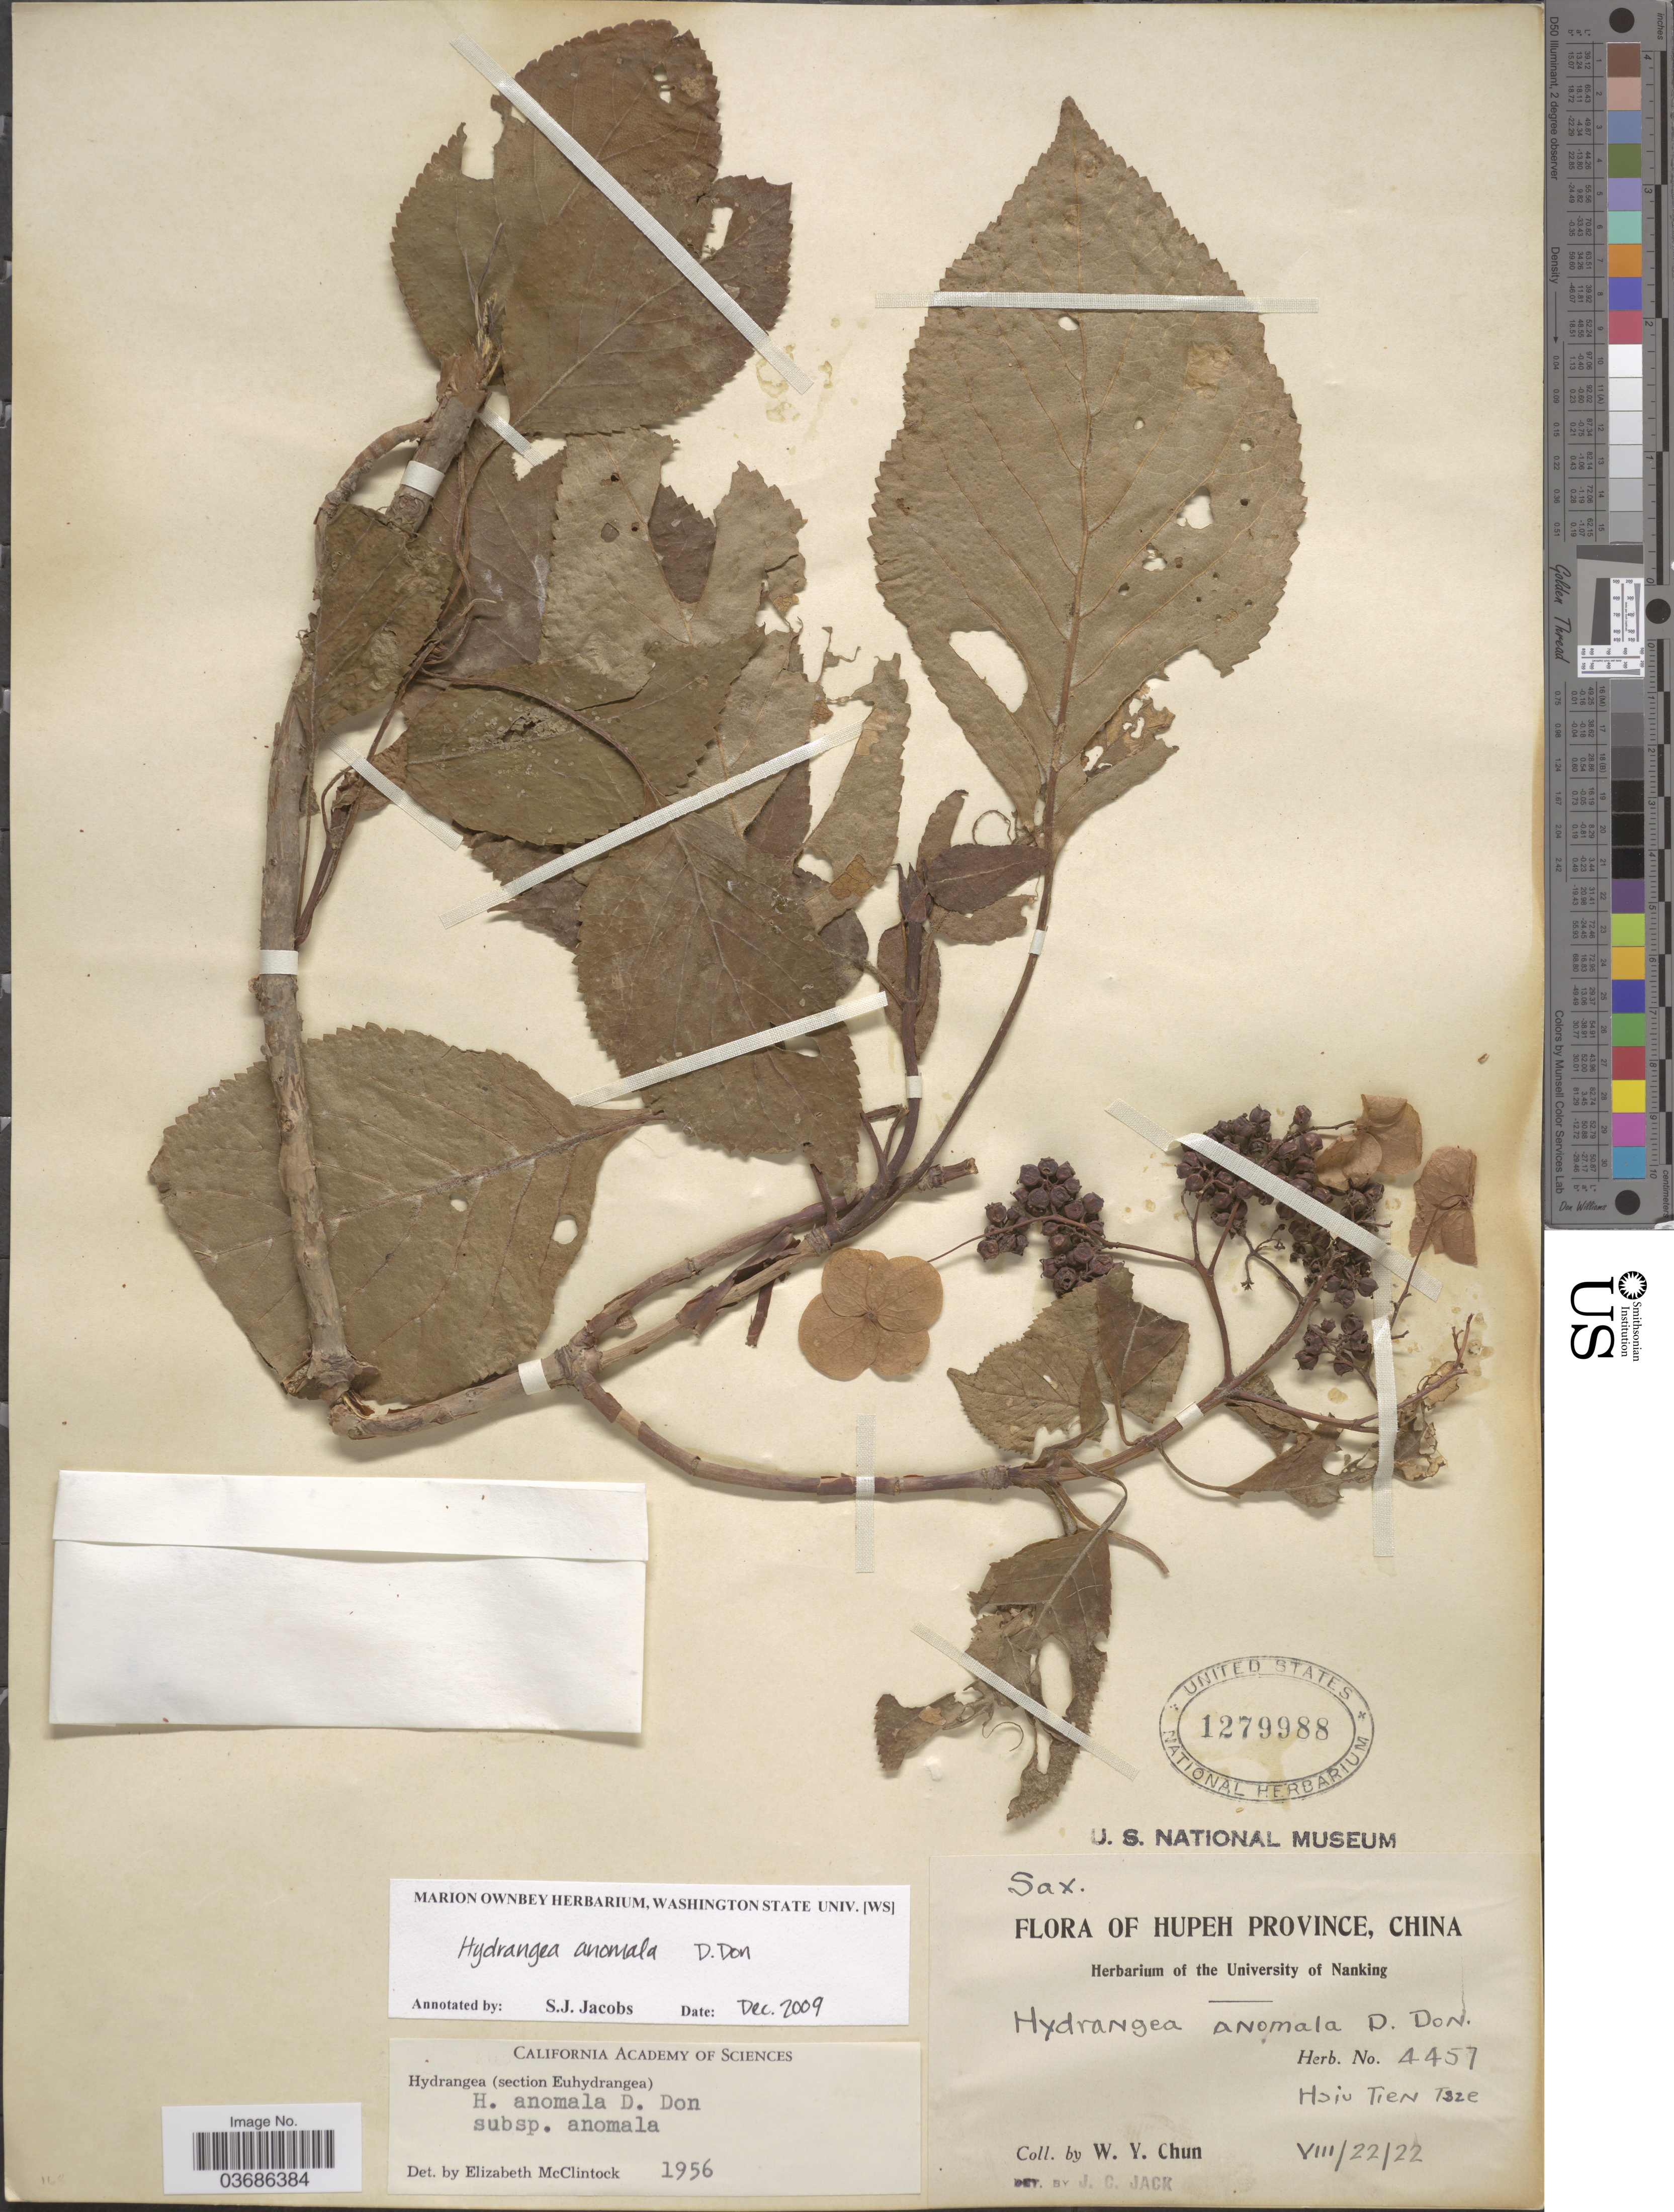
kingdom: Plantae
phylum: Tracheophyta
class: Magnoliopsida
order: Cornales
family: Hydrangeaceae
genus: Hydrangea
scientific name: Hydrangea anomala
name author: D. Don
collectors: W. Y. Chun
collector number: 4457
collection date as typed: Transcribed d/m/y: 22/8/22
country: China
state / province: Hubei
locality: Hupeh Province. Hsiu Tien Tsze.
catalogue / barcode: US 1279988